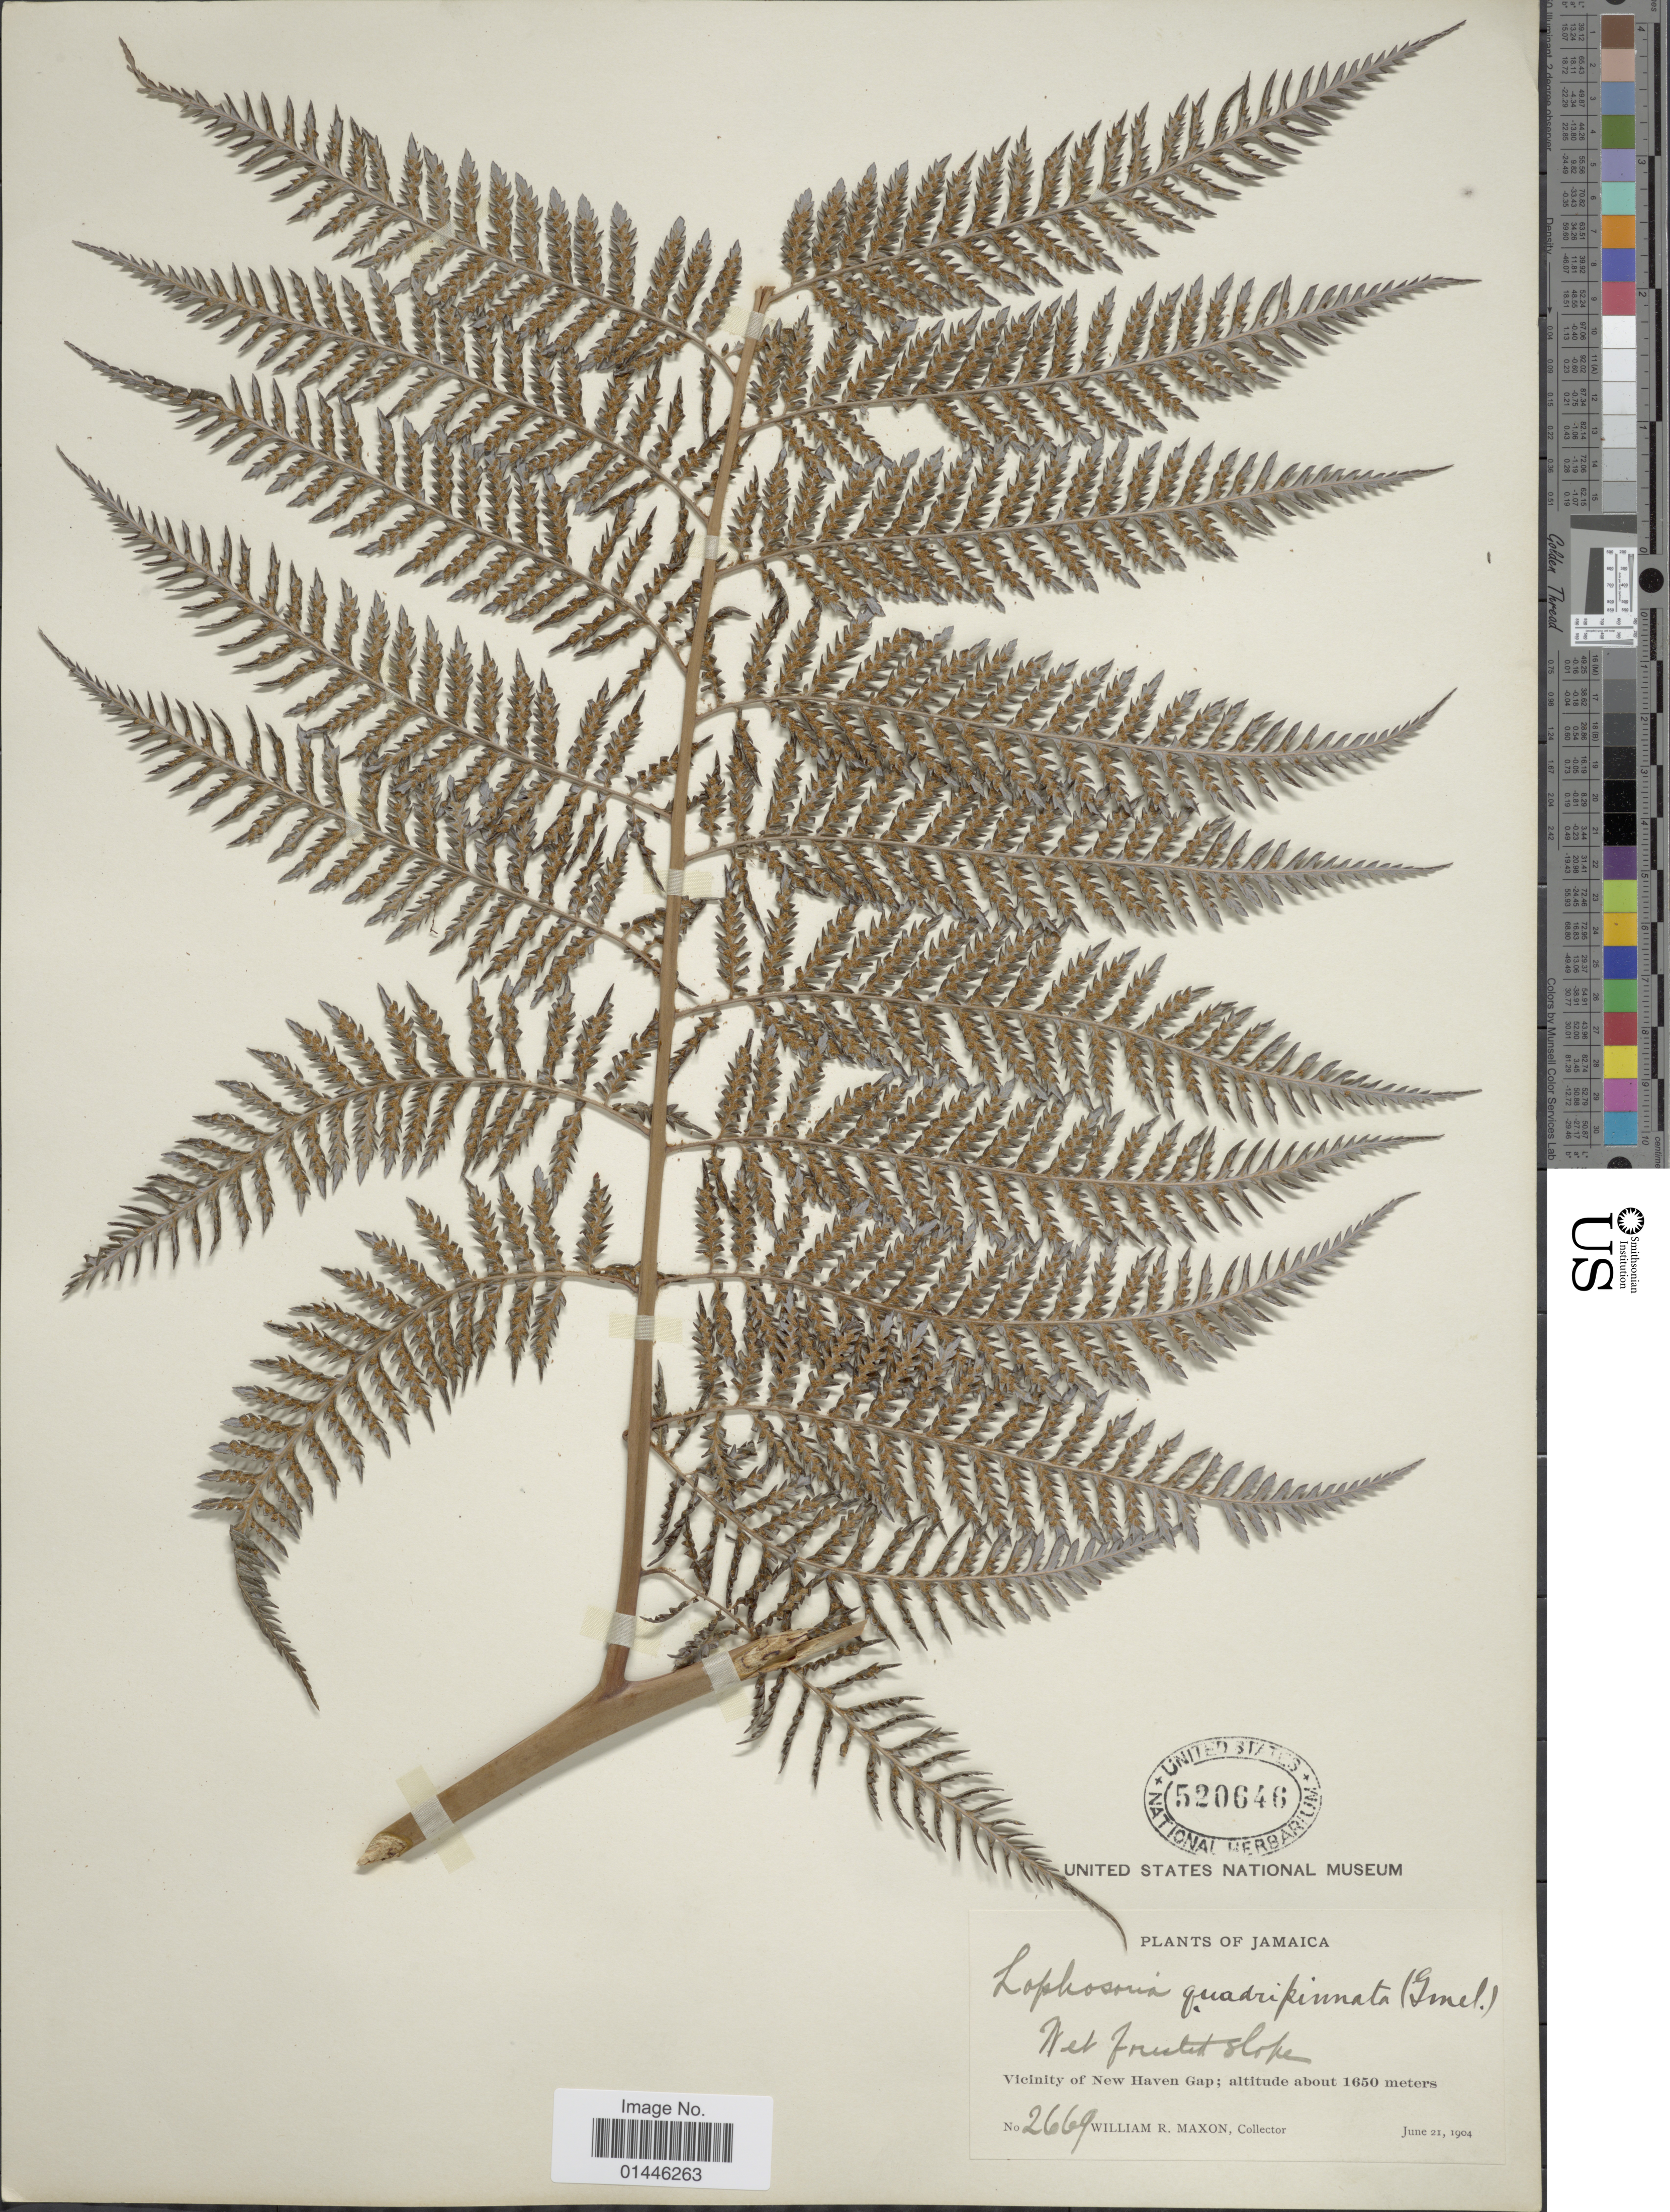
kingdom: Plantae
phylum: Tracheophyta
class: Polypodiopsida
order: Cyatheales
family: Dicksoniaceae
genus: Lophosoria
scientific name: Lophosoria quadripinnata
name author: (J.F. Gmel.) C. Chr.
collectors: W. R. Maxon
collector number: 2669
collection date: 1904-06-21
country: Jamaica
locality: Vicinity of New Haven Gap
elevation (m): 1650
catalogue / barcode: US 520646